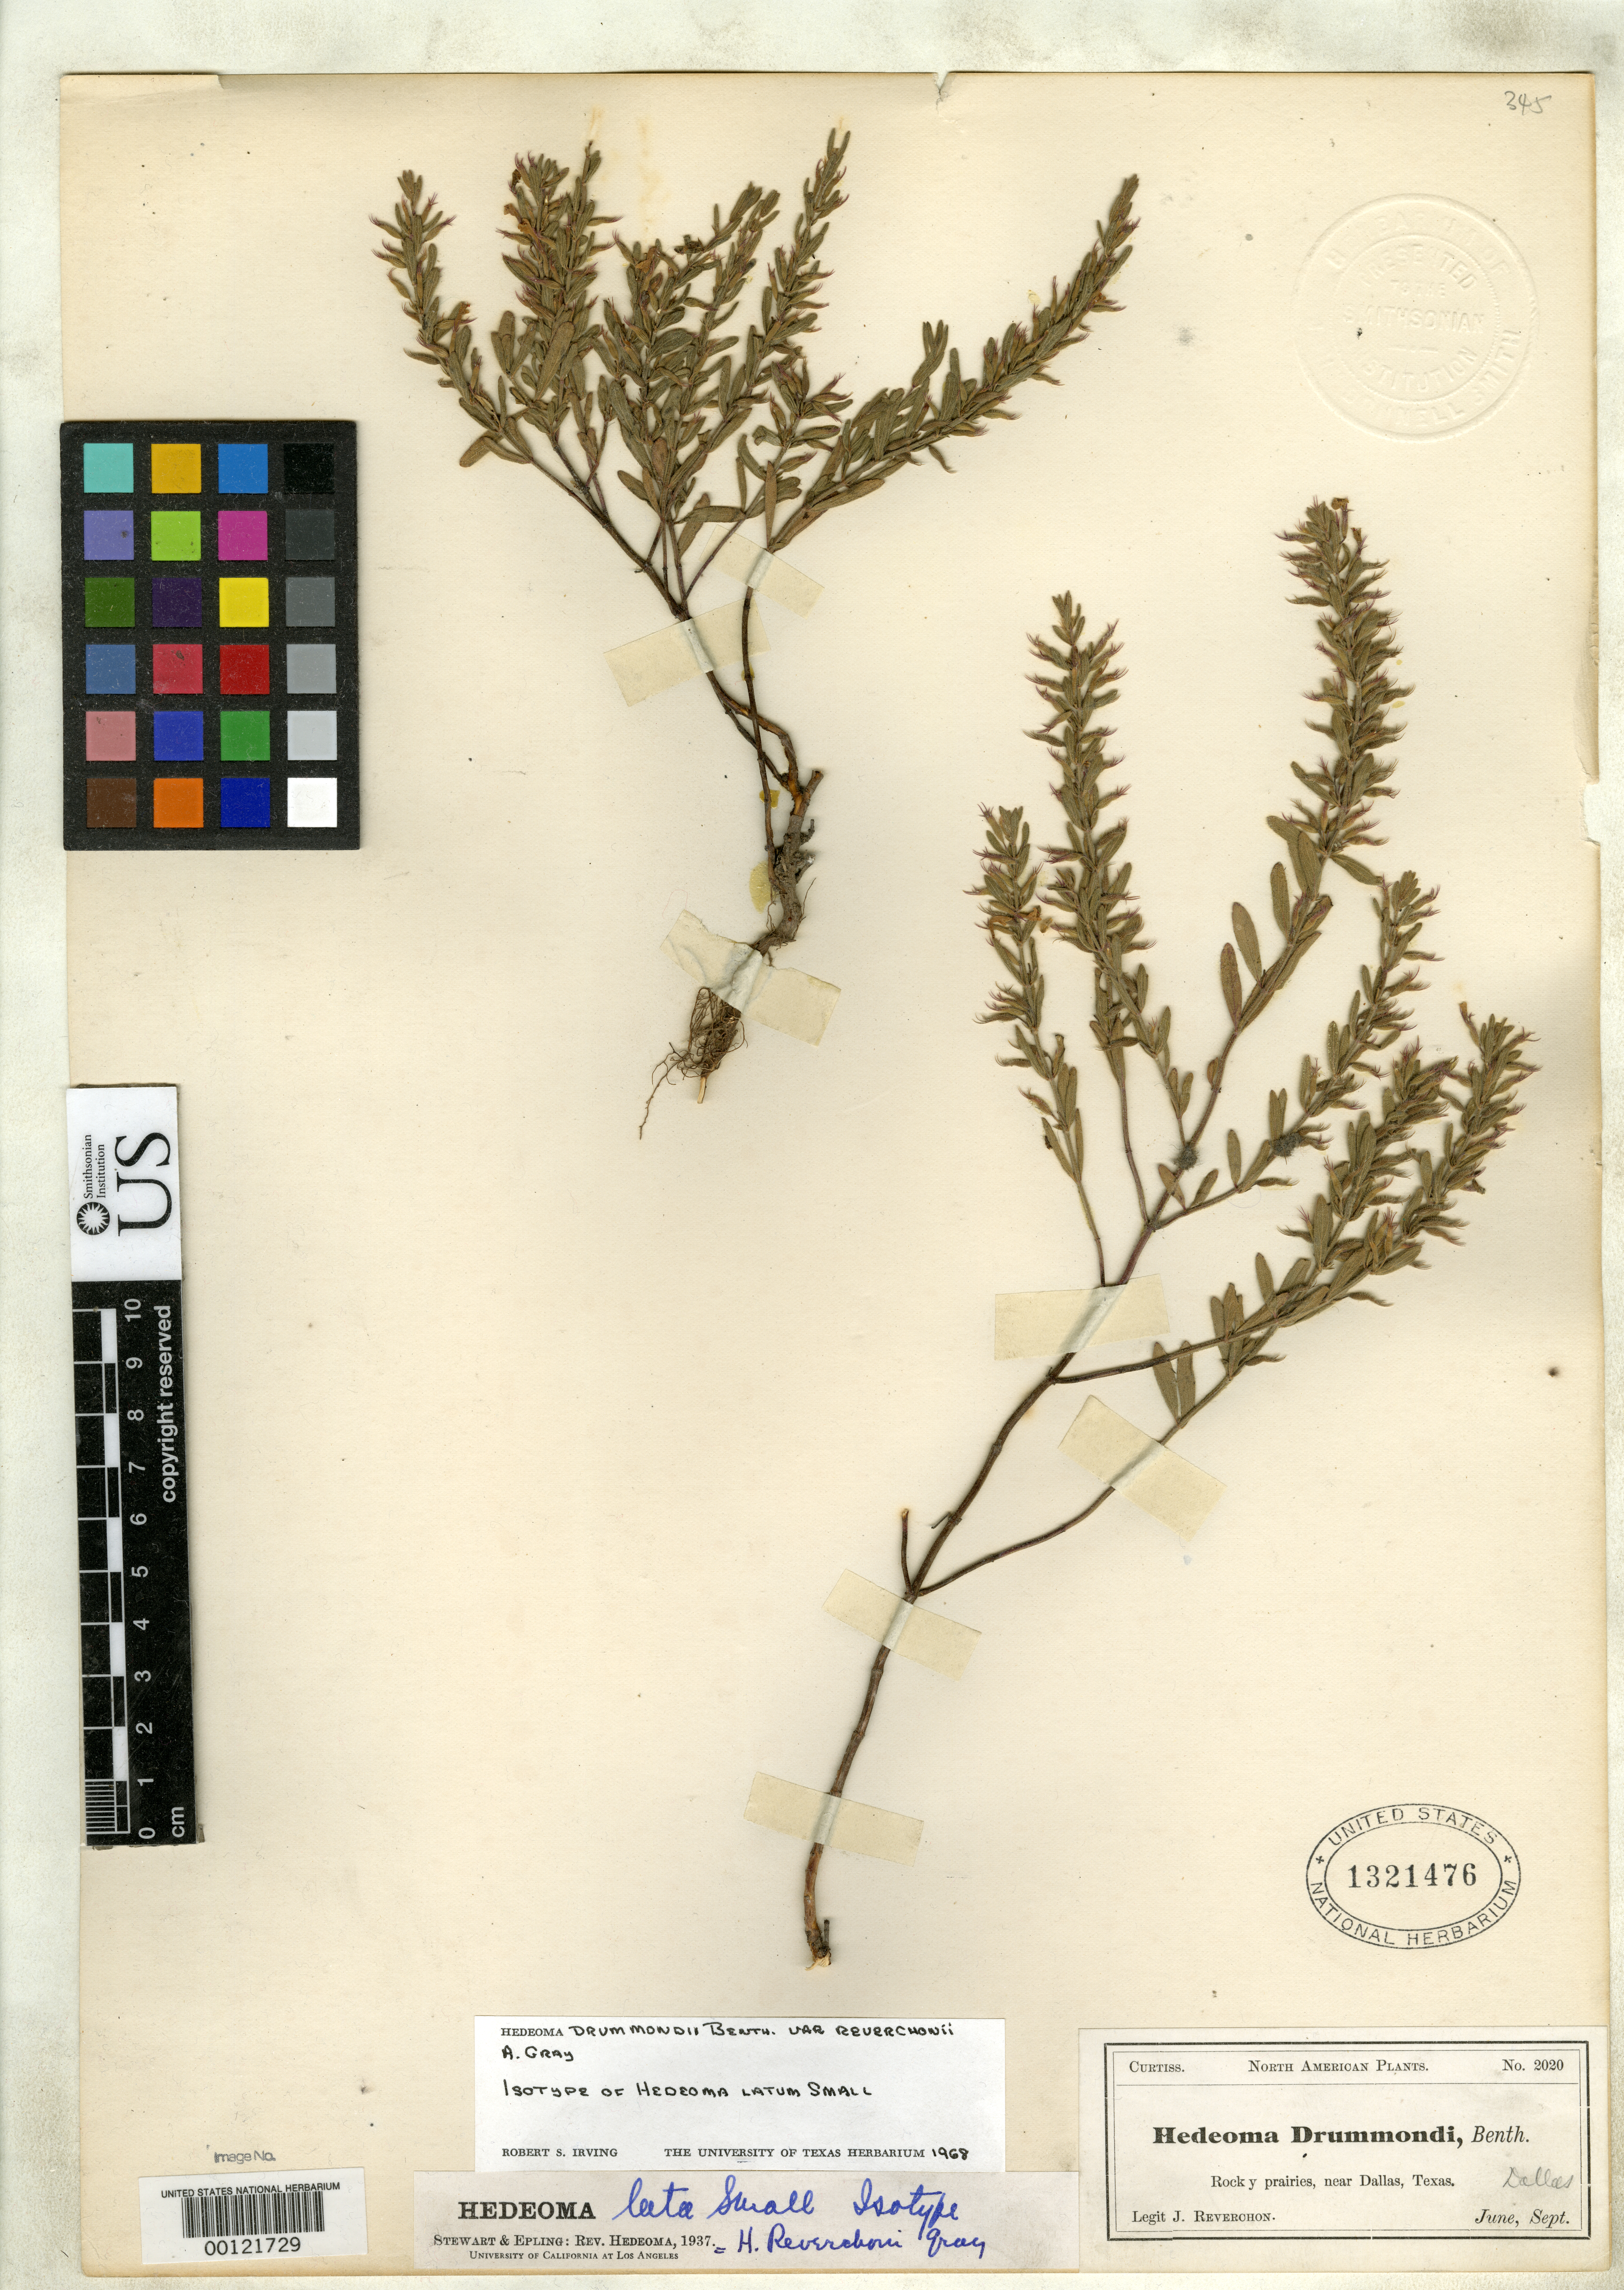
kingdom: Plantae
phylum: Tracheophyta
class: Magnoliopsida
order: Lamiales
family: Lamiaceae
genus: Hedeoma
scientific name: Hedeoma lata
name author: Small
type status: Type Collection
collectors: J. Reverchon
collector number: Herb. Curtiss 2020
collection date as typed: Jun ---- and -- Sep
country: United States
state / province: Texas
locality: Rocky prairies, near Dallas.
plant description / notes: Annotated by Stewart & Epling (1937), & R.S. Irving (1937) as "isotype". Small (p. 1337) designated type ("Type, Curtiss, N. A. Pl., no. 2020, in Herb. C. U.") but label on US duplicates and "holotype" at NY ("June, Sept.") suggests syntypes.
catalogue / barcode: US 1321476